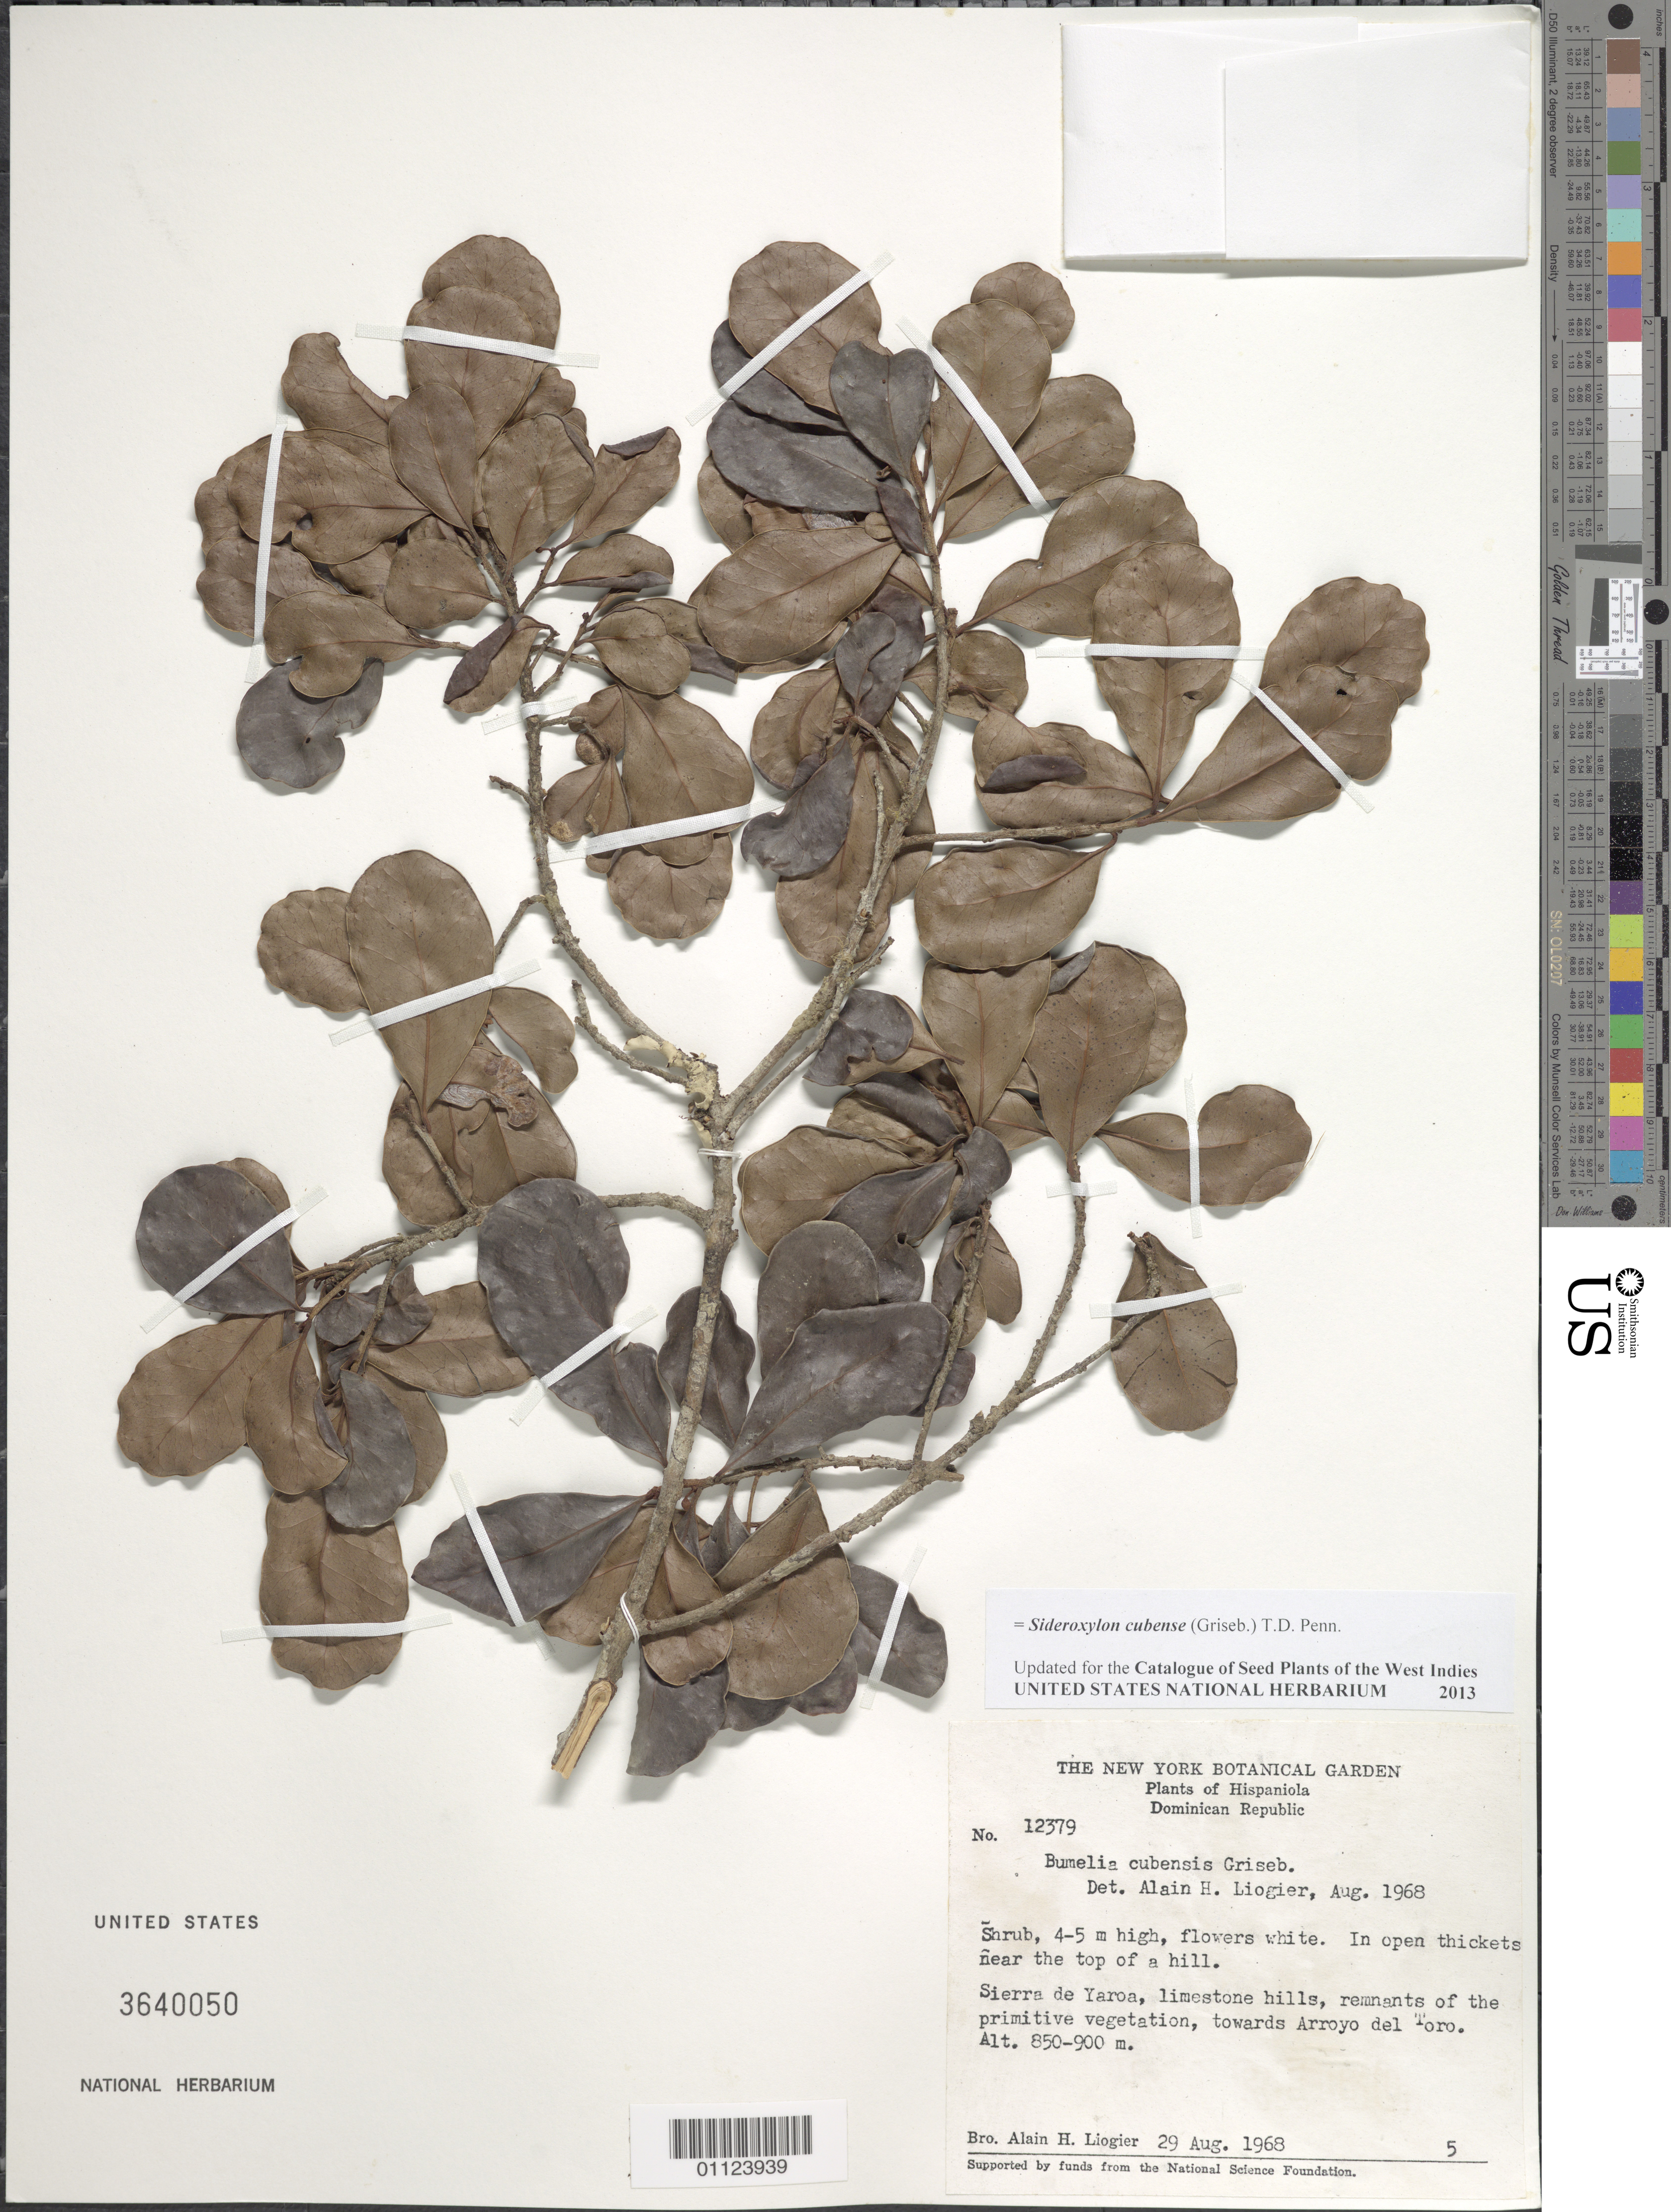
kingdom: Plantae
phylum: Tracheophyta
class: Magnoliopsida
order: Ericales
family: Sapotaceae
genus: Sideroxylon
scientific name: Sideroxylon cubense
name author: (Griseb.) T.D. Penn.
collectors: A. H. Liogier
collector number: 12379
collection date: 1968-08-29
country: Dominican Republic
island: Hispaniola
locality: Sierra de Yaroa, towards Arroyo del Toro.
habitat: Limestone hills, remnants of the primitive vegetation. In open thickets near the top of a hill.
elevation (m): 850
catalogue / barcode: US 3640050